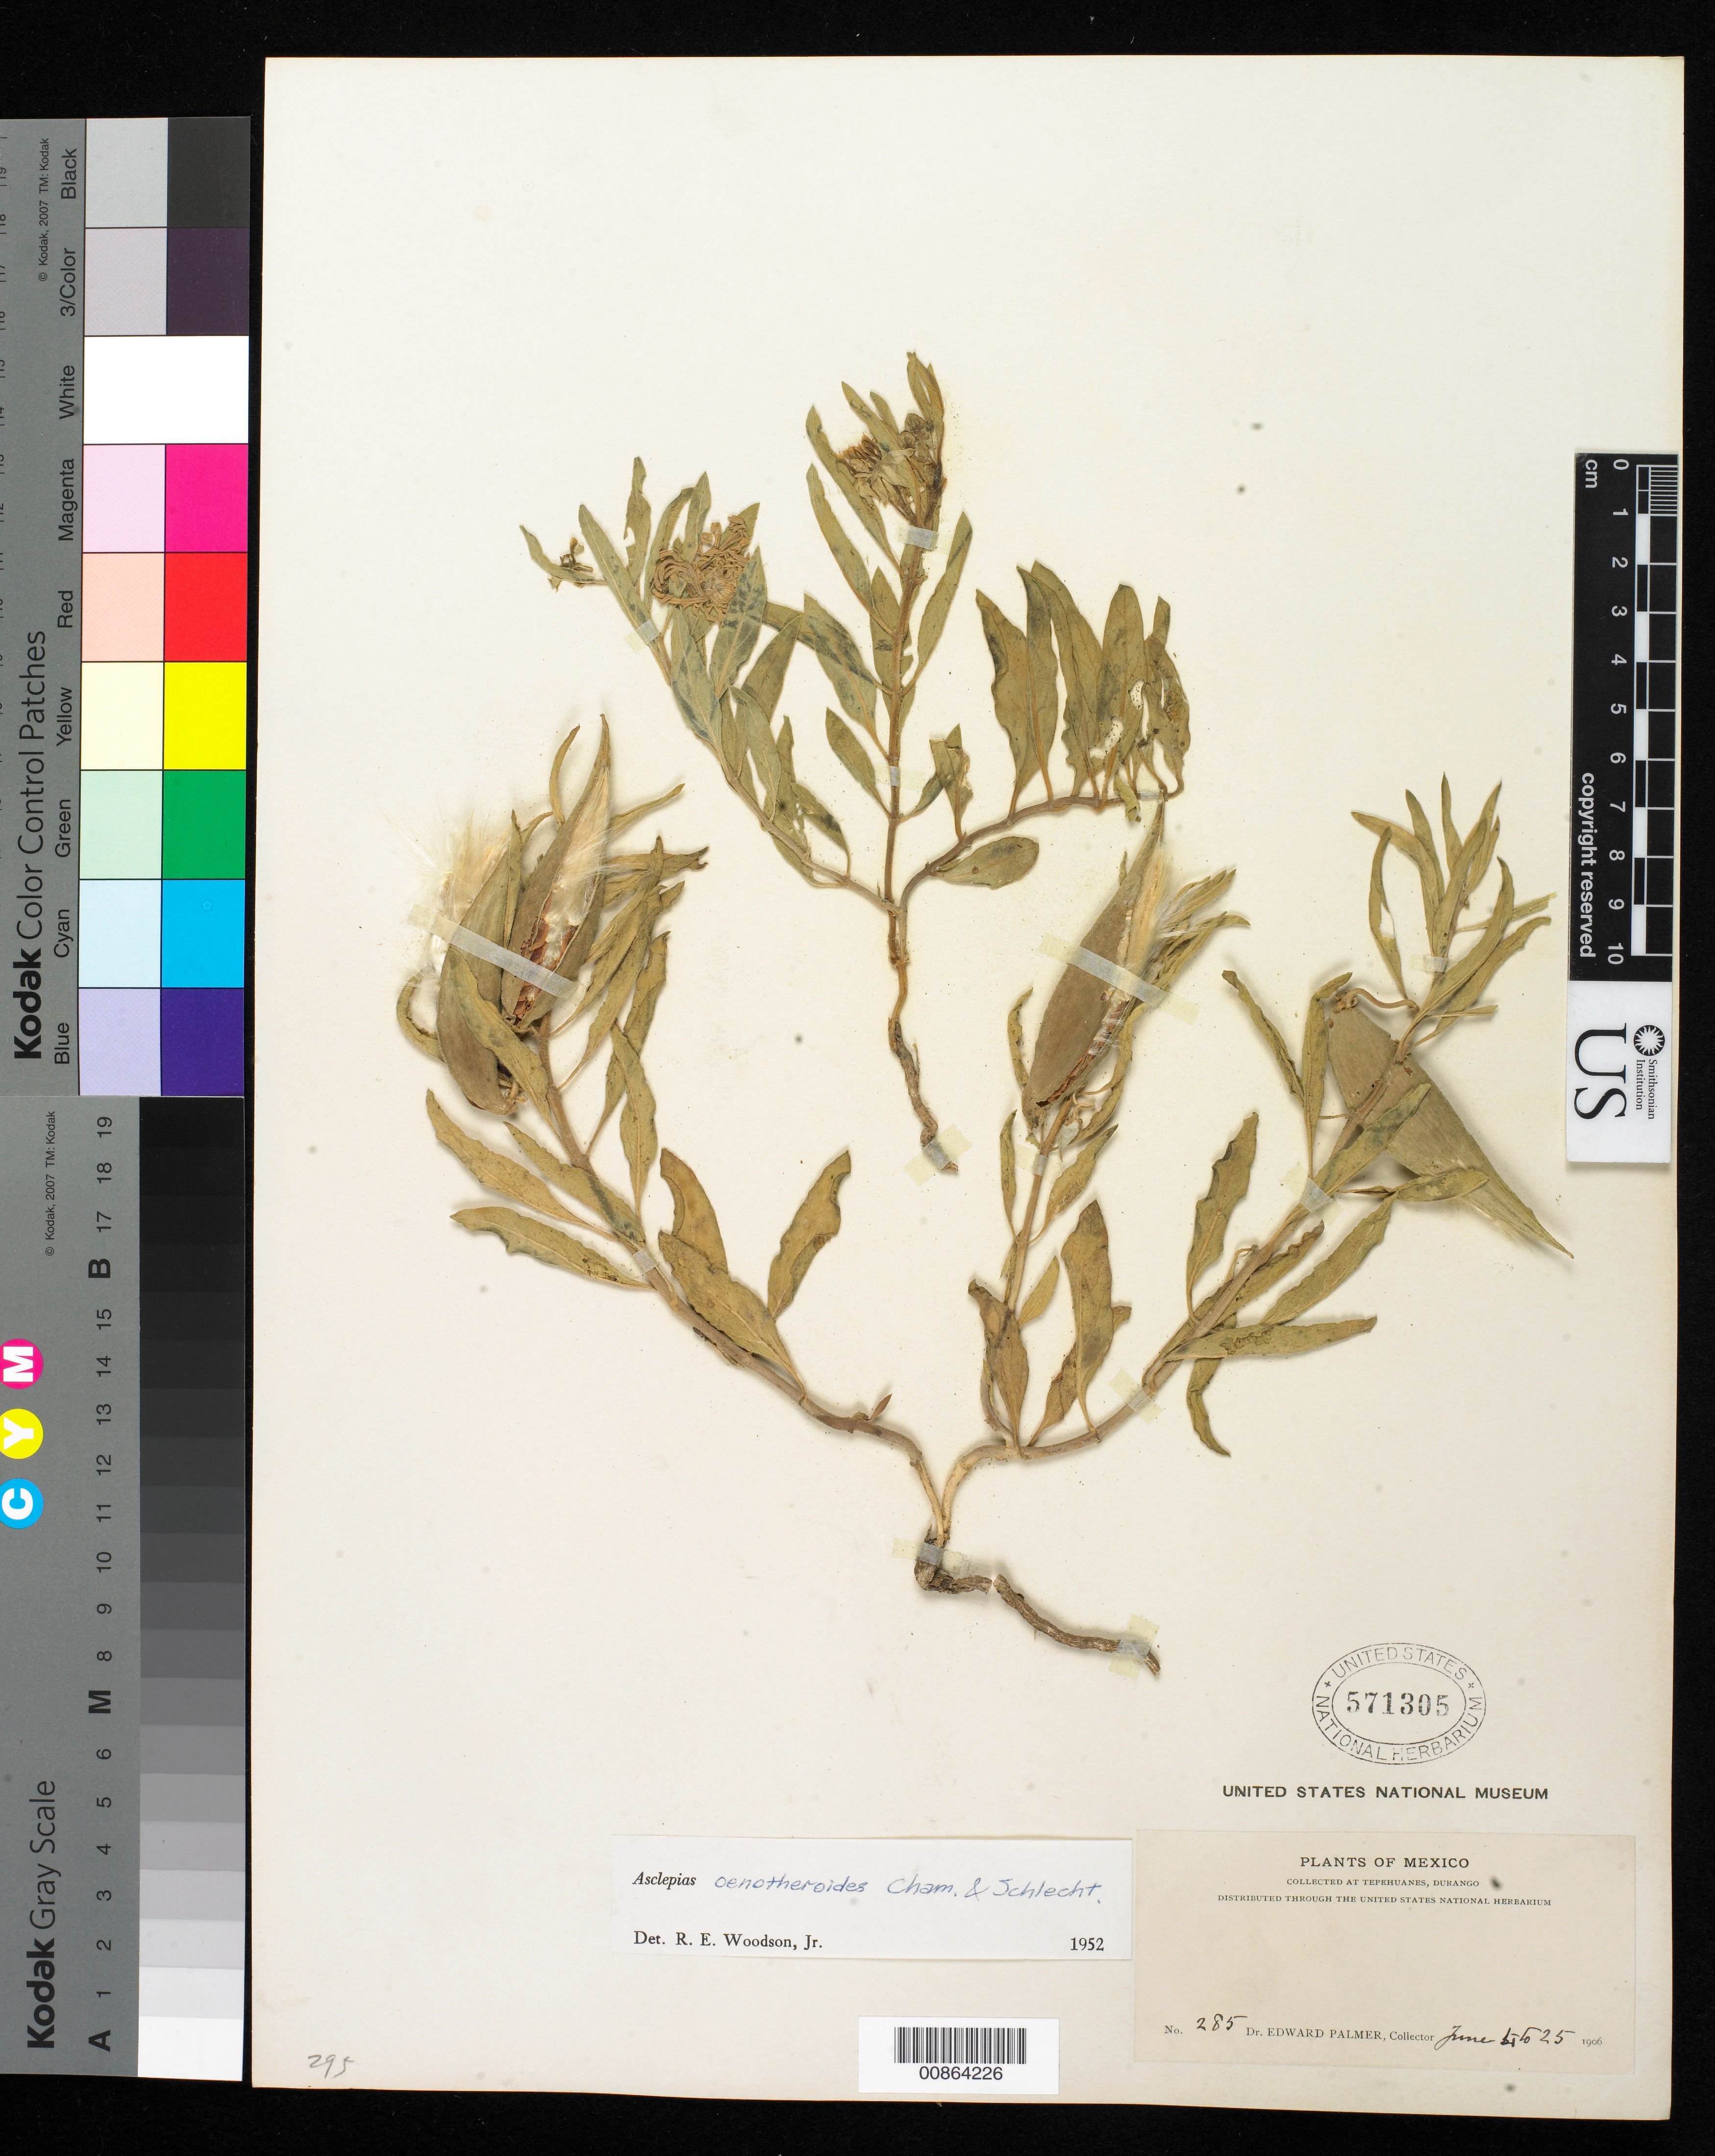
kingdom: Plantae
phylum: Tracheophyta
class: Magnoliopsida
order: Gentianales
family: Apocynaceae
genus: Asclepias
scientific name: Asclepias oenotheroides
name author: Schltdl. & Cham.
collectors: E. Palmer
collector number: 285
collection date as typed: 04 Jun 1906 to 25 Jun 1906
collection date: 1906-06-04/1906-06-25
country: Mexico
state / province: Durango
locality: Tepehuanes, Durango.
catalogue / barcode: US 571305